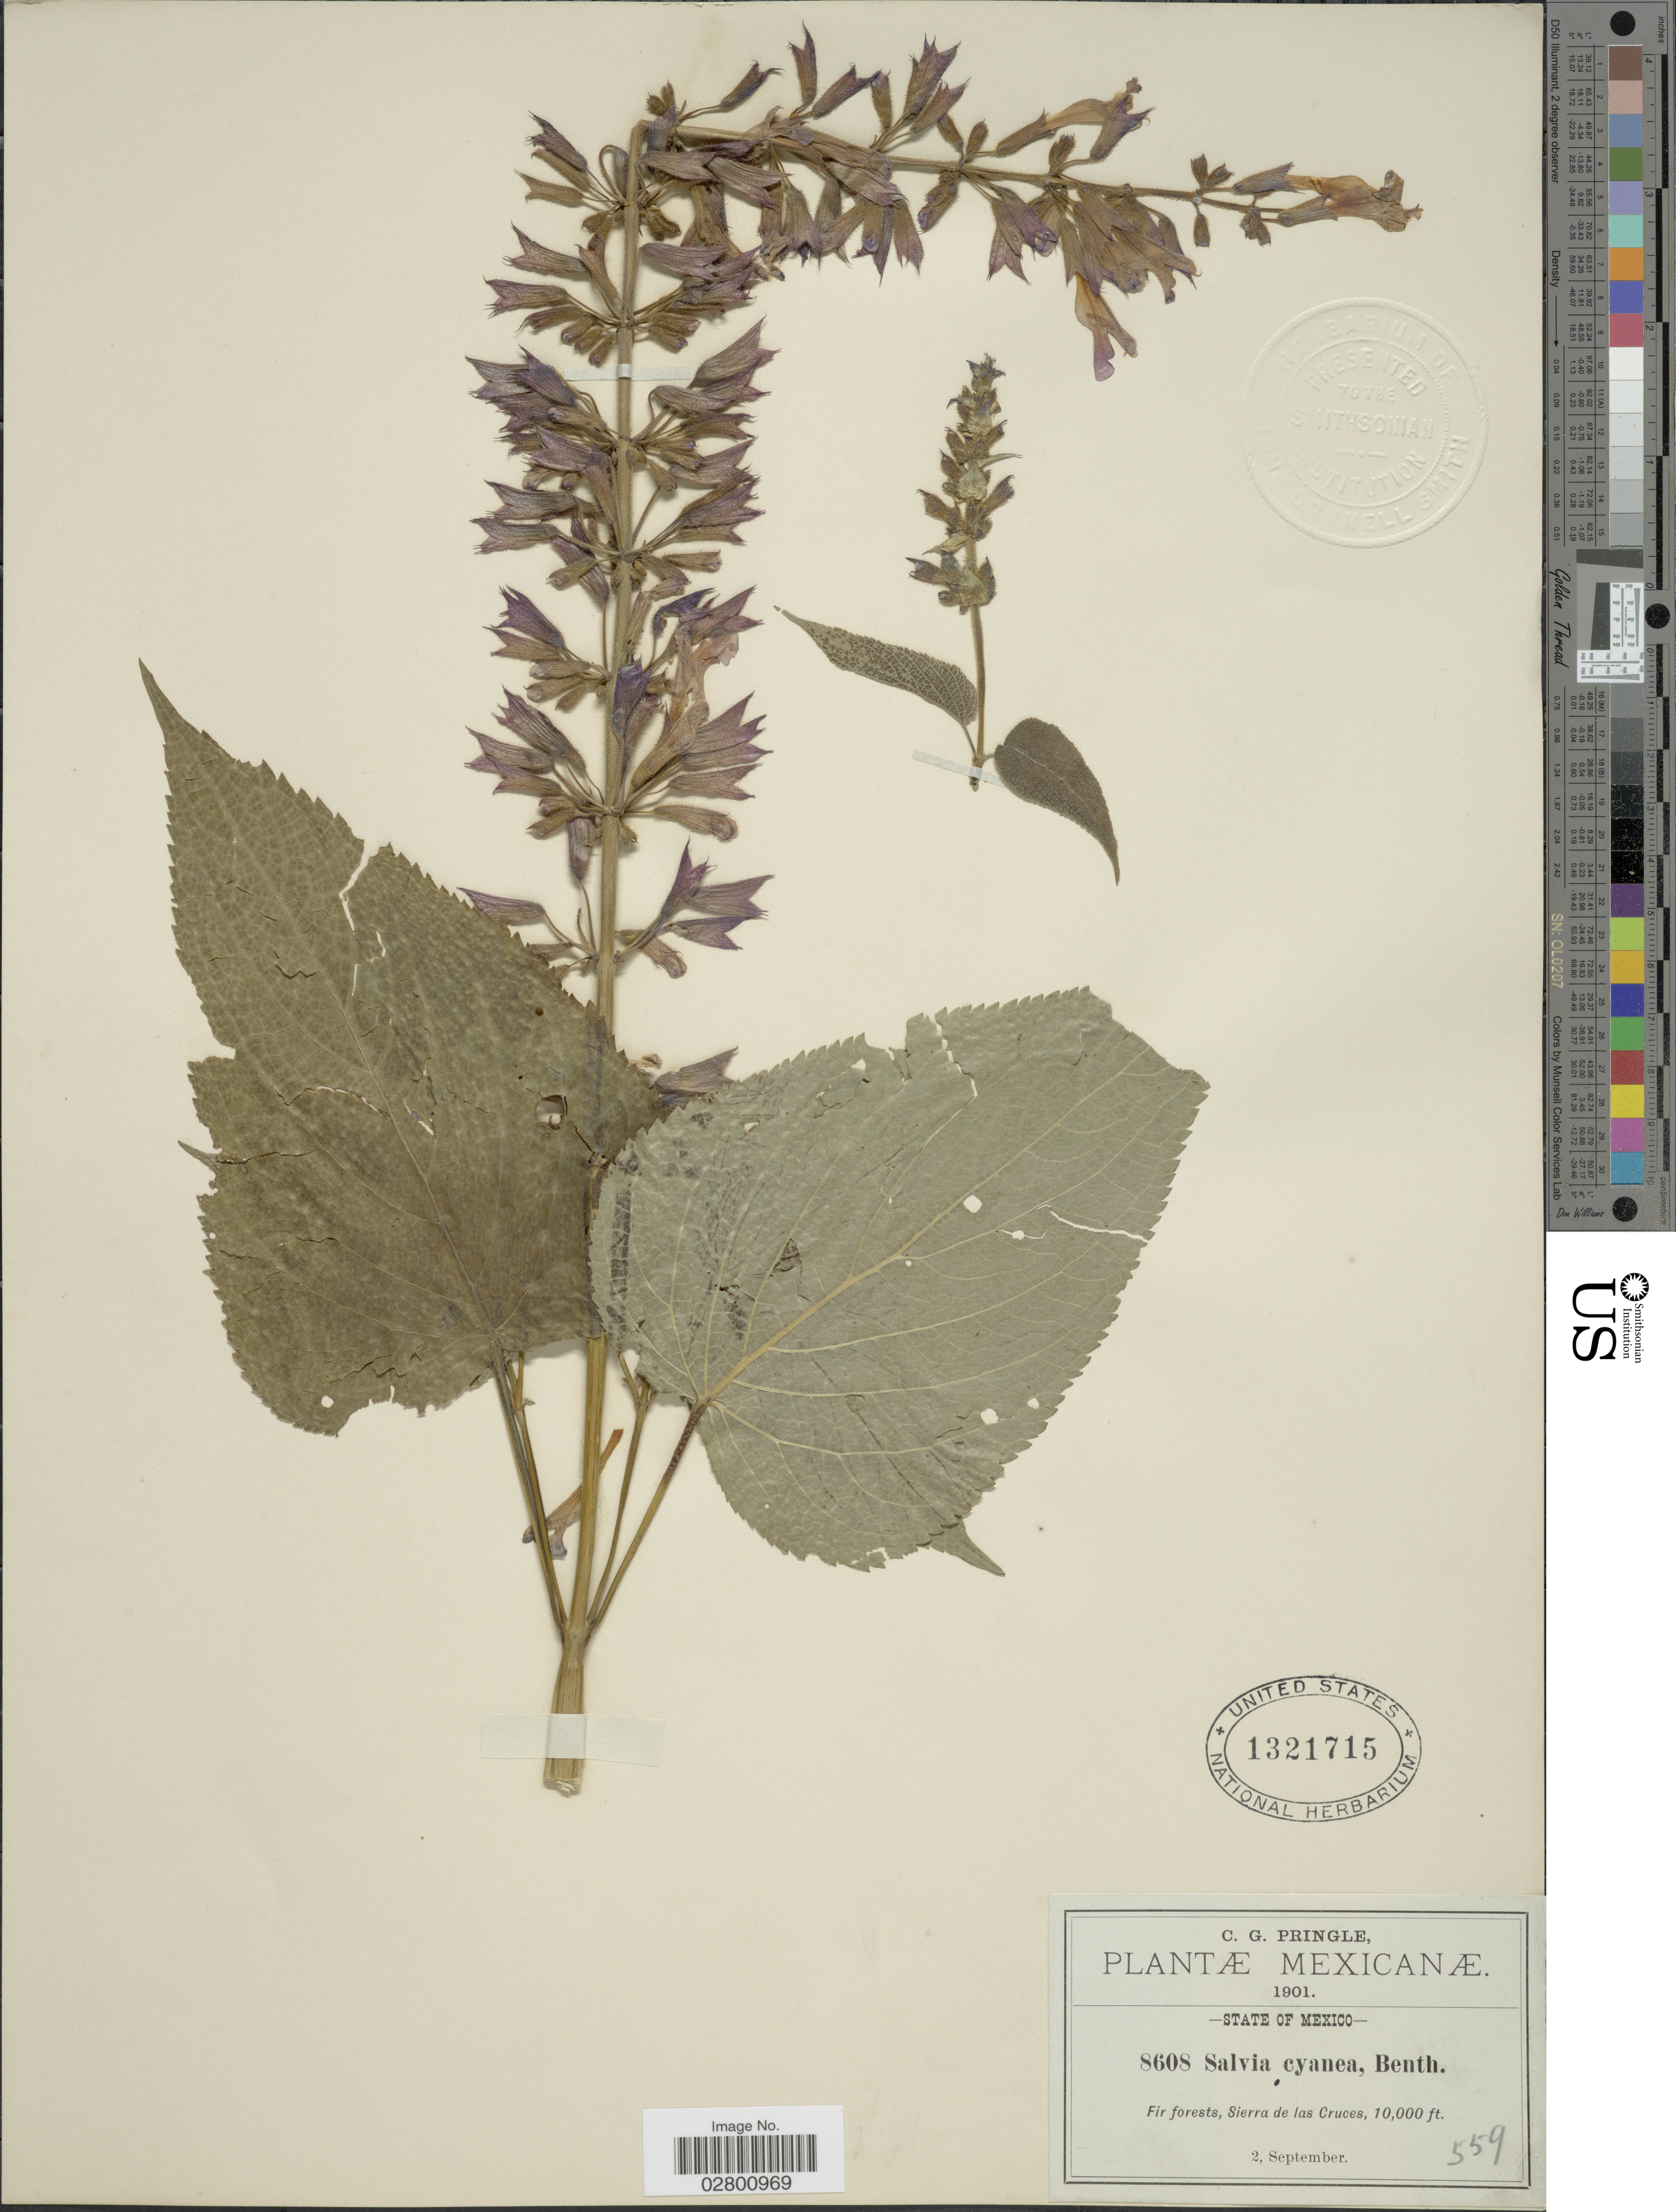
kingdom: Plantae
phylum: Tracheophyta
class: Magnoliopsida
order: Lamiales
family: Lamiaceae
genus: Salvia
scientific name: Salvia concolor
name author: Lamb. ex Benth.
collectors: C. G. Pringle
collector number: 8608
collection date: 1901-09-02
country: Mexico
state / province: México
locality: Fir forests, Sierra de las Cruces.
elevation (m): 3048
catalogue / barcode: US 1321715